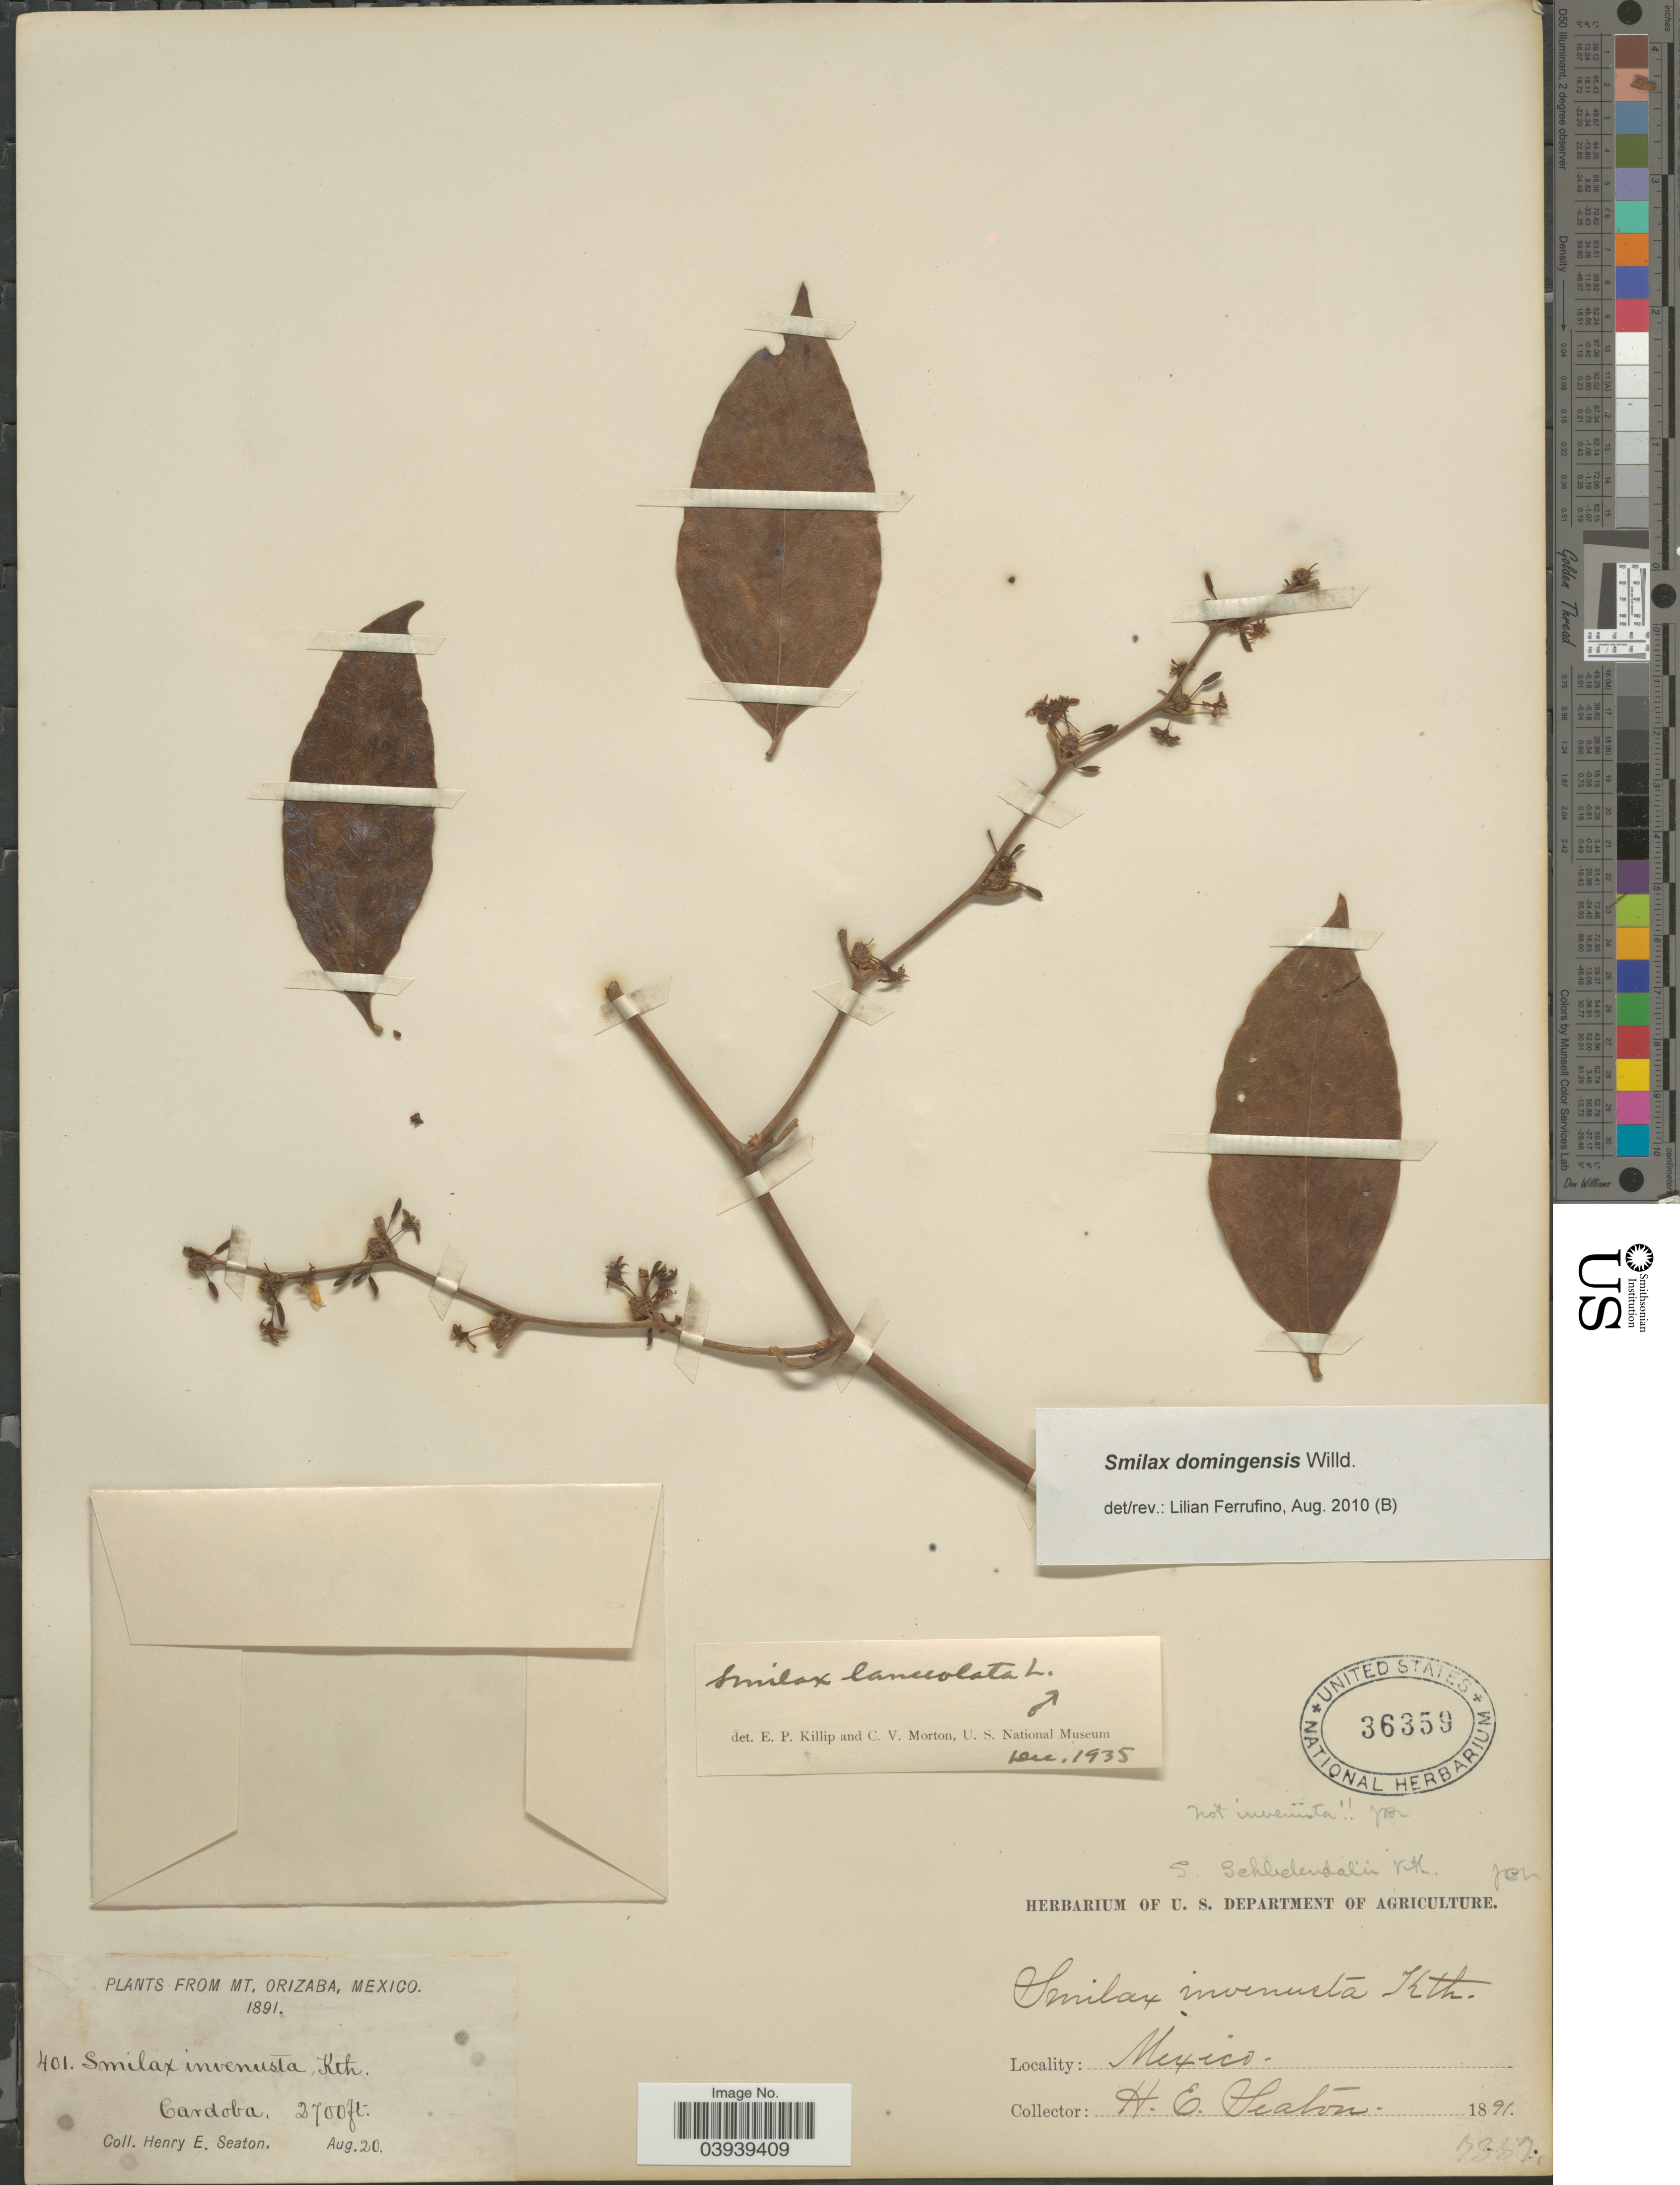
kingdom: Plantae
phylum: Tracheophyta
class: Liliopsida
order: Liliales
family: Smilacaceae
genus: Smilax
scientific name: Smilax domingensis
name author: Willd.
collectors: H. E. Seaton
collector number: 401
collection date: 1891-08-20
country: Mexico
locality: Mt. Orizaba. Cardoba.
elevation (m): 823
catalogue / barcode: US 36359